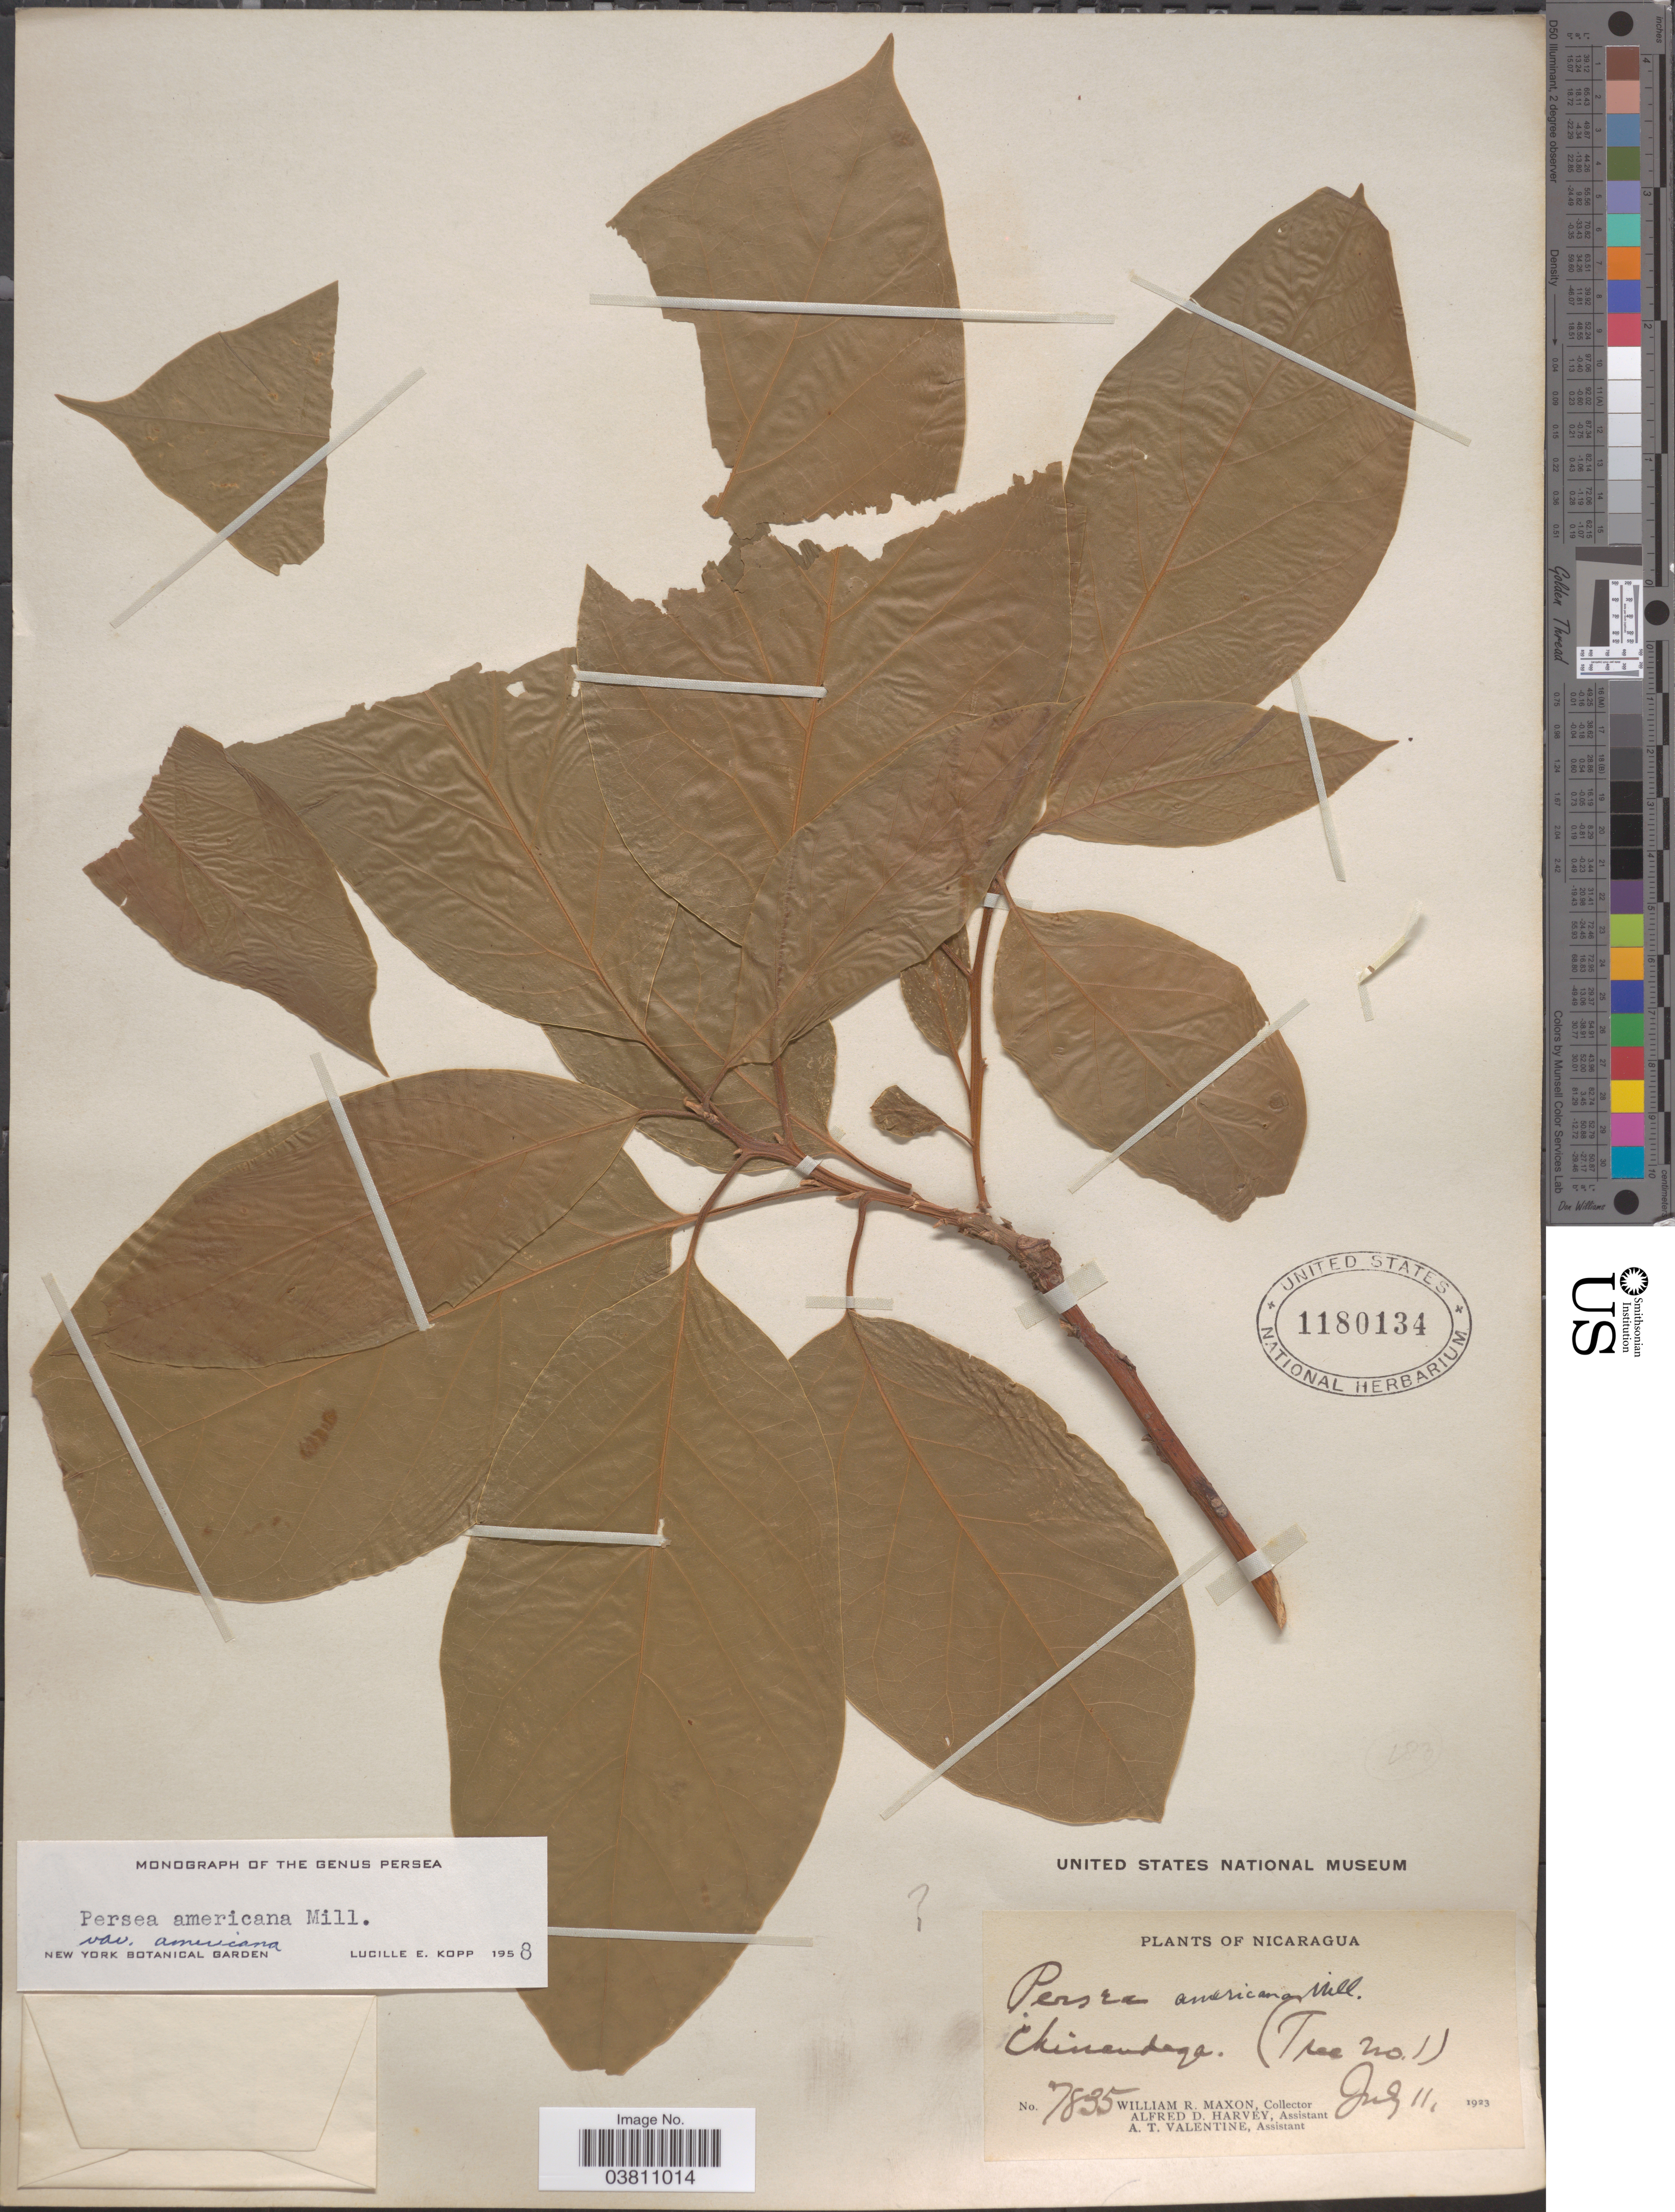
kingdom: Plantae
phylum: Tracheophyta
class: Magnoliopsida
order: Laurales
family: Lauraceae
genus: Persea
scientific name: Persea americana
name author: Mill.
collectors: W. R. Maxon, A. D. Harvey & A. Valentine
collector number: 7835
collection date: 1923-07-11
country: Nicaragua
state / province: Chinandega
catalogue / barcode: US 1180134